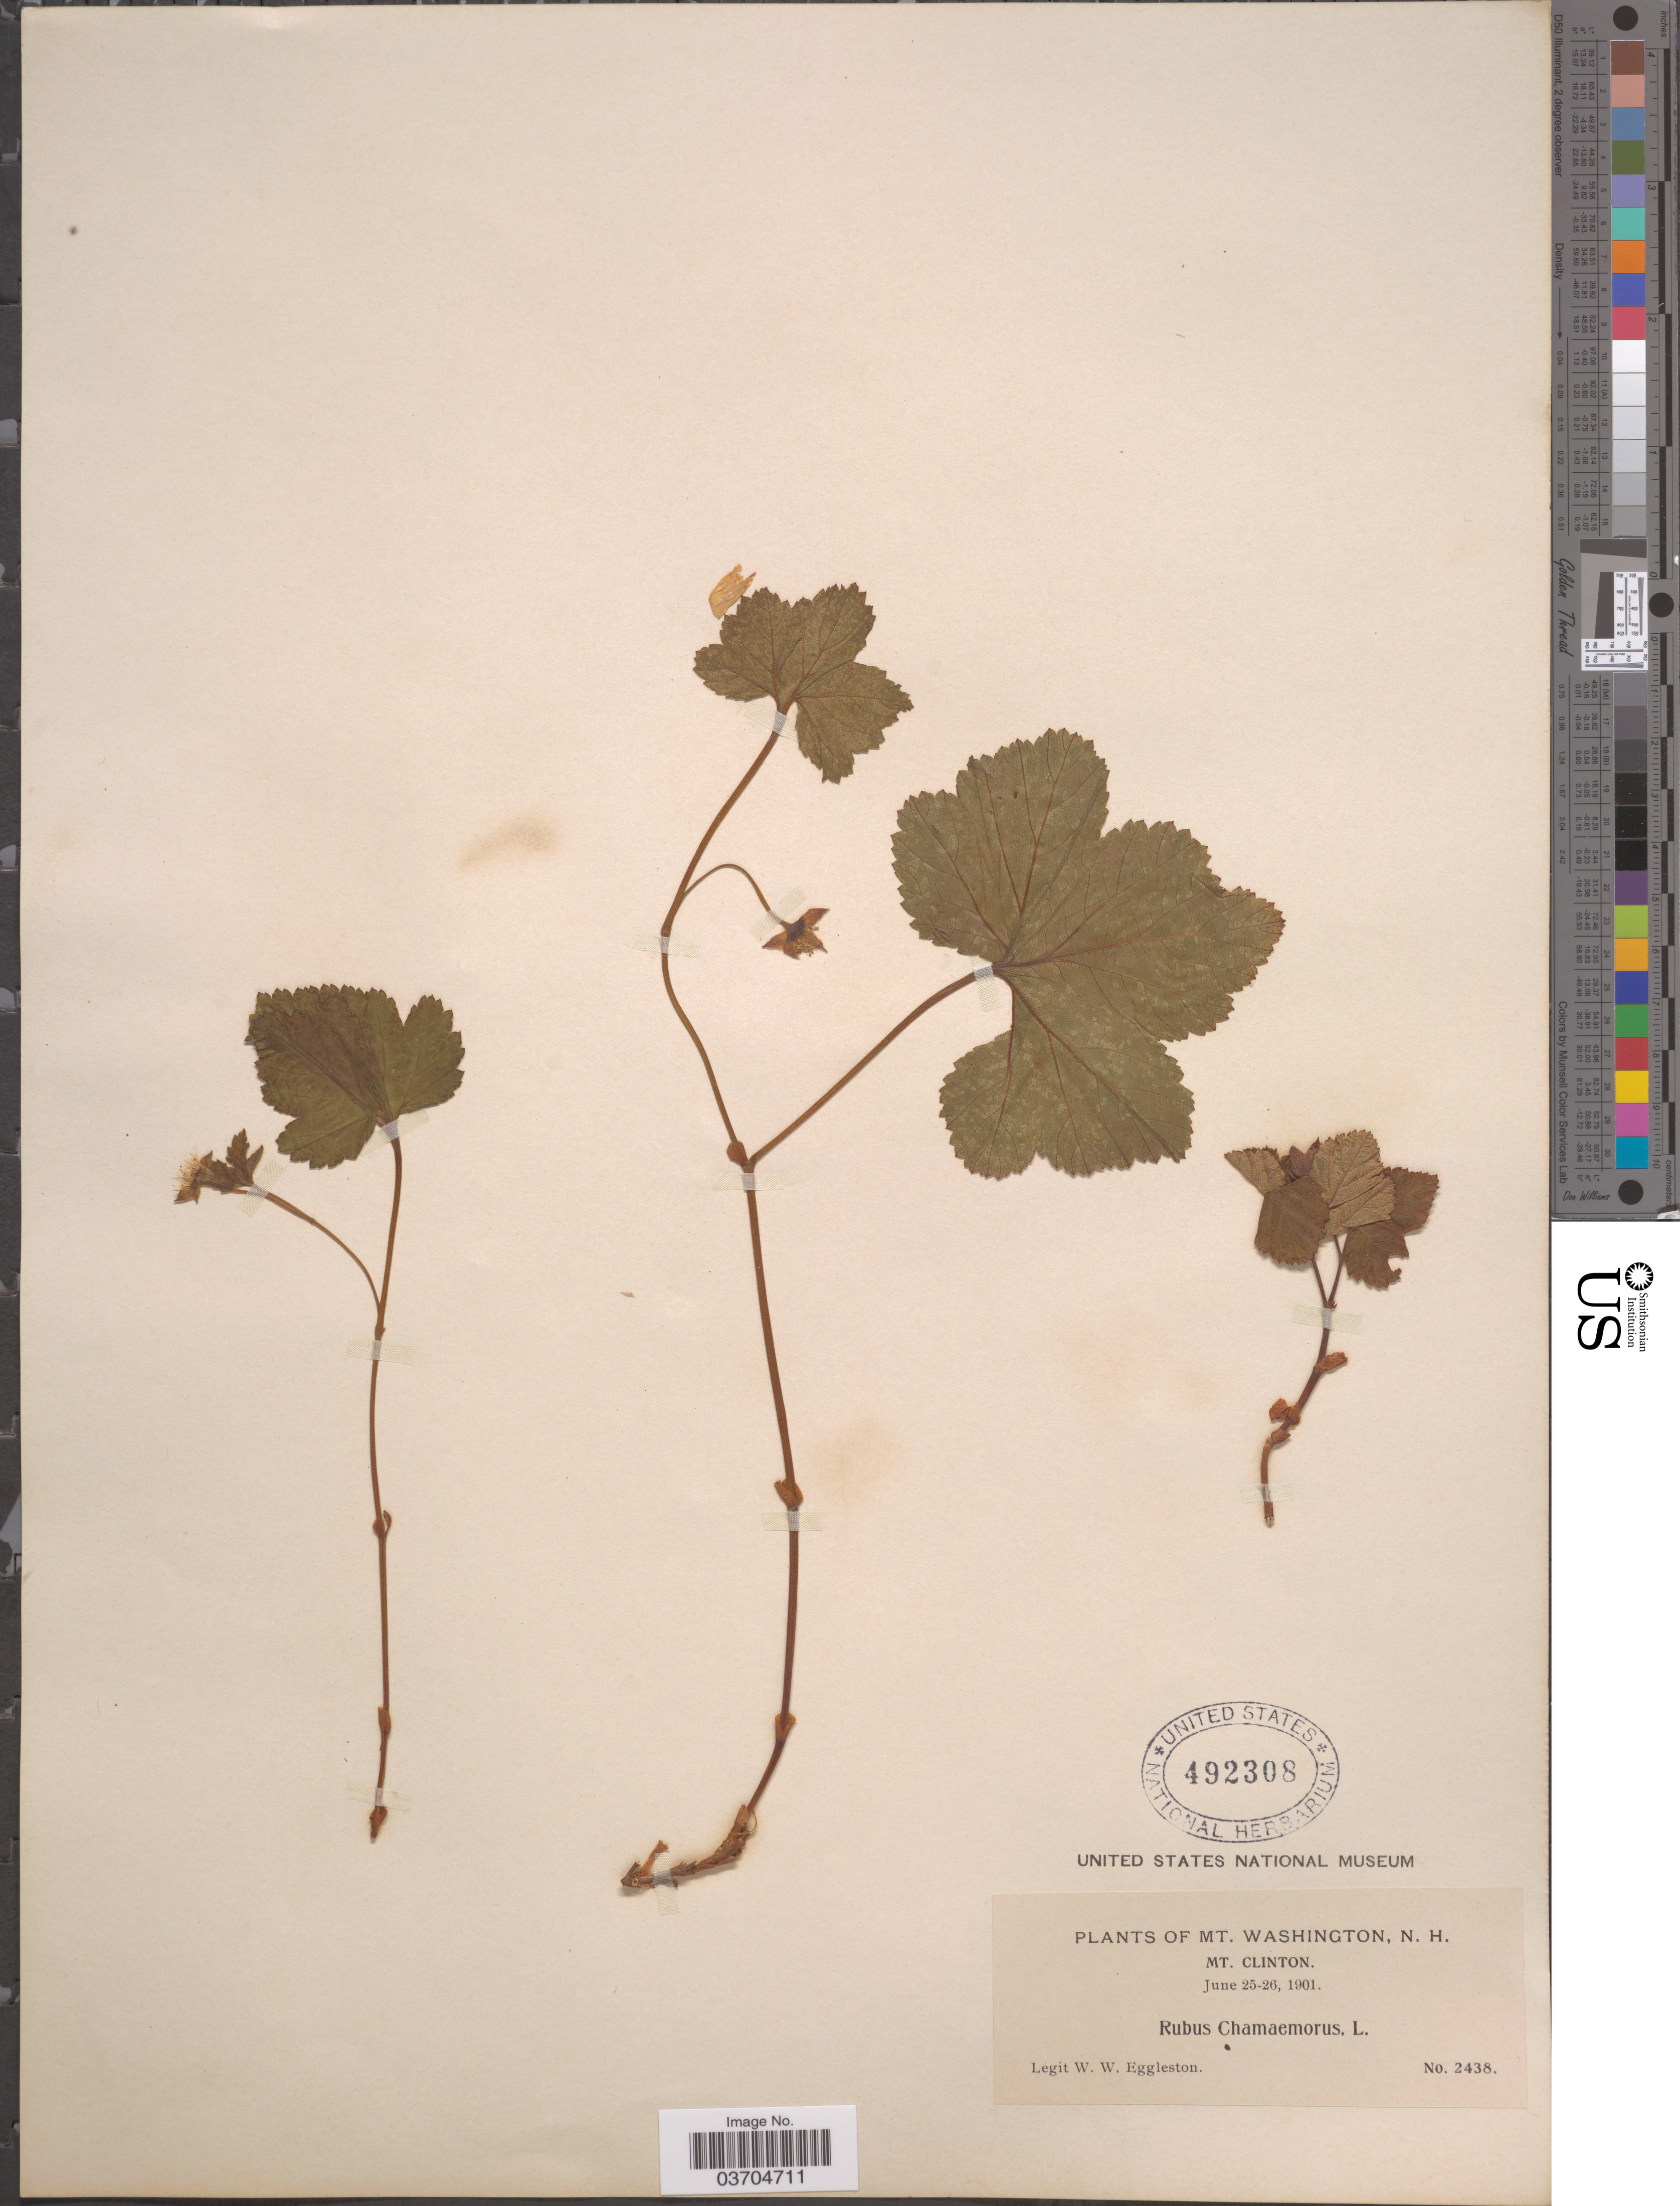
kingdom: Plantae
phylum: Tracheophyta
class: Magnoliopsida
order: Rosales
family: Rosaceae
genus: Rubus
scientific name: Rubus chamaemorus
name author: L.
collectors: W. W. Eggleston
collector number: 2438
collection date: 1901-06-25/1901-06-26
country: United States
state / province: New Hampshire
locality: Mt. Washington. Mt. Clinton.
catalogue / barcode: US 492308